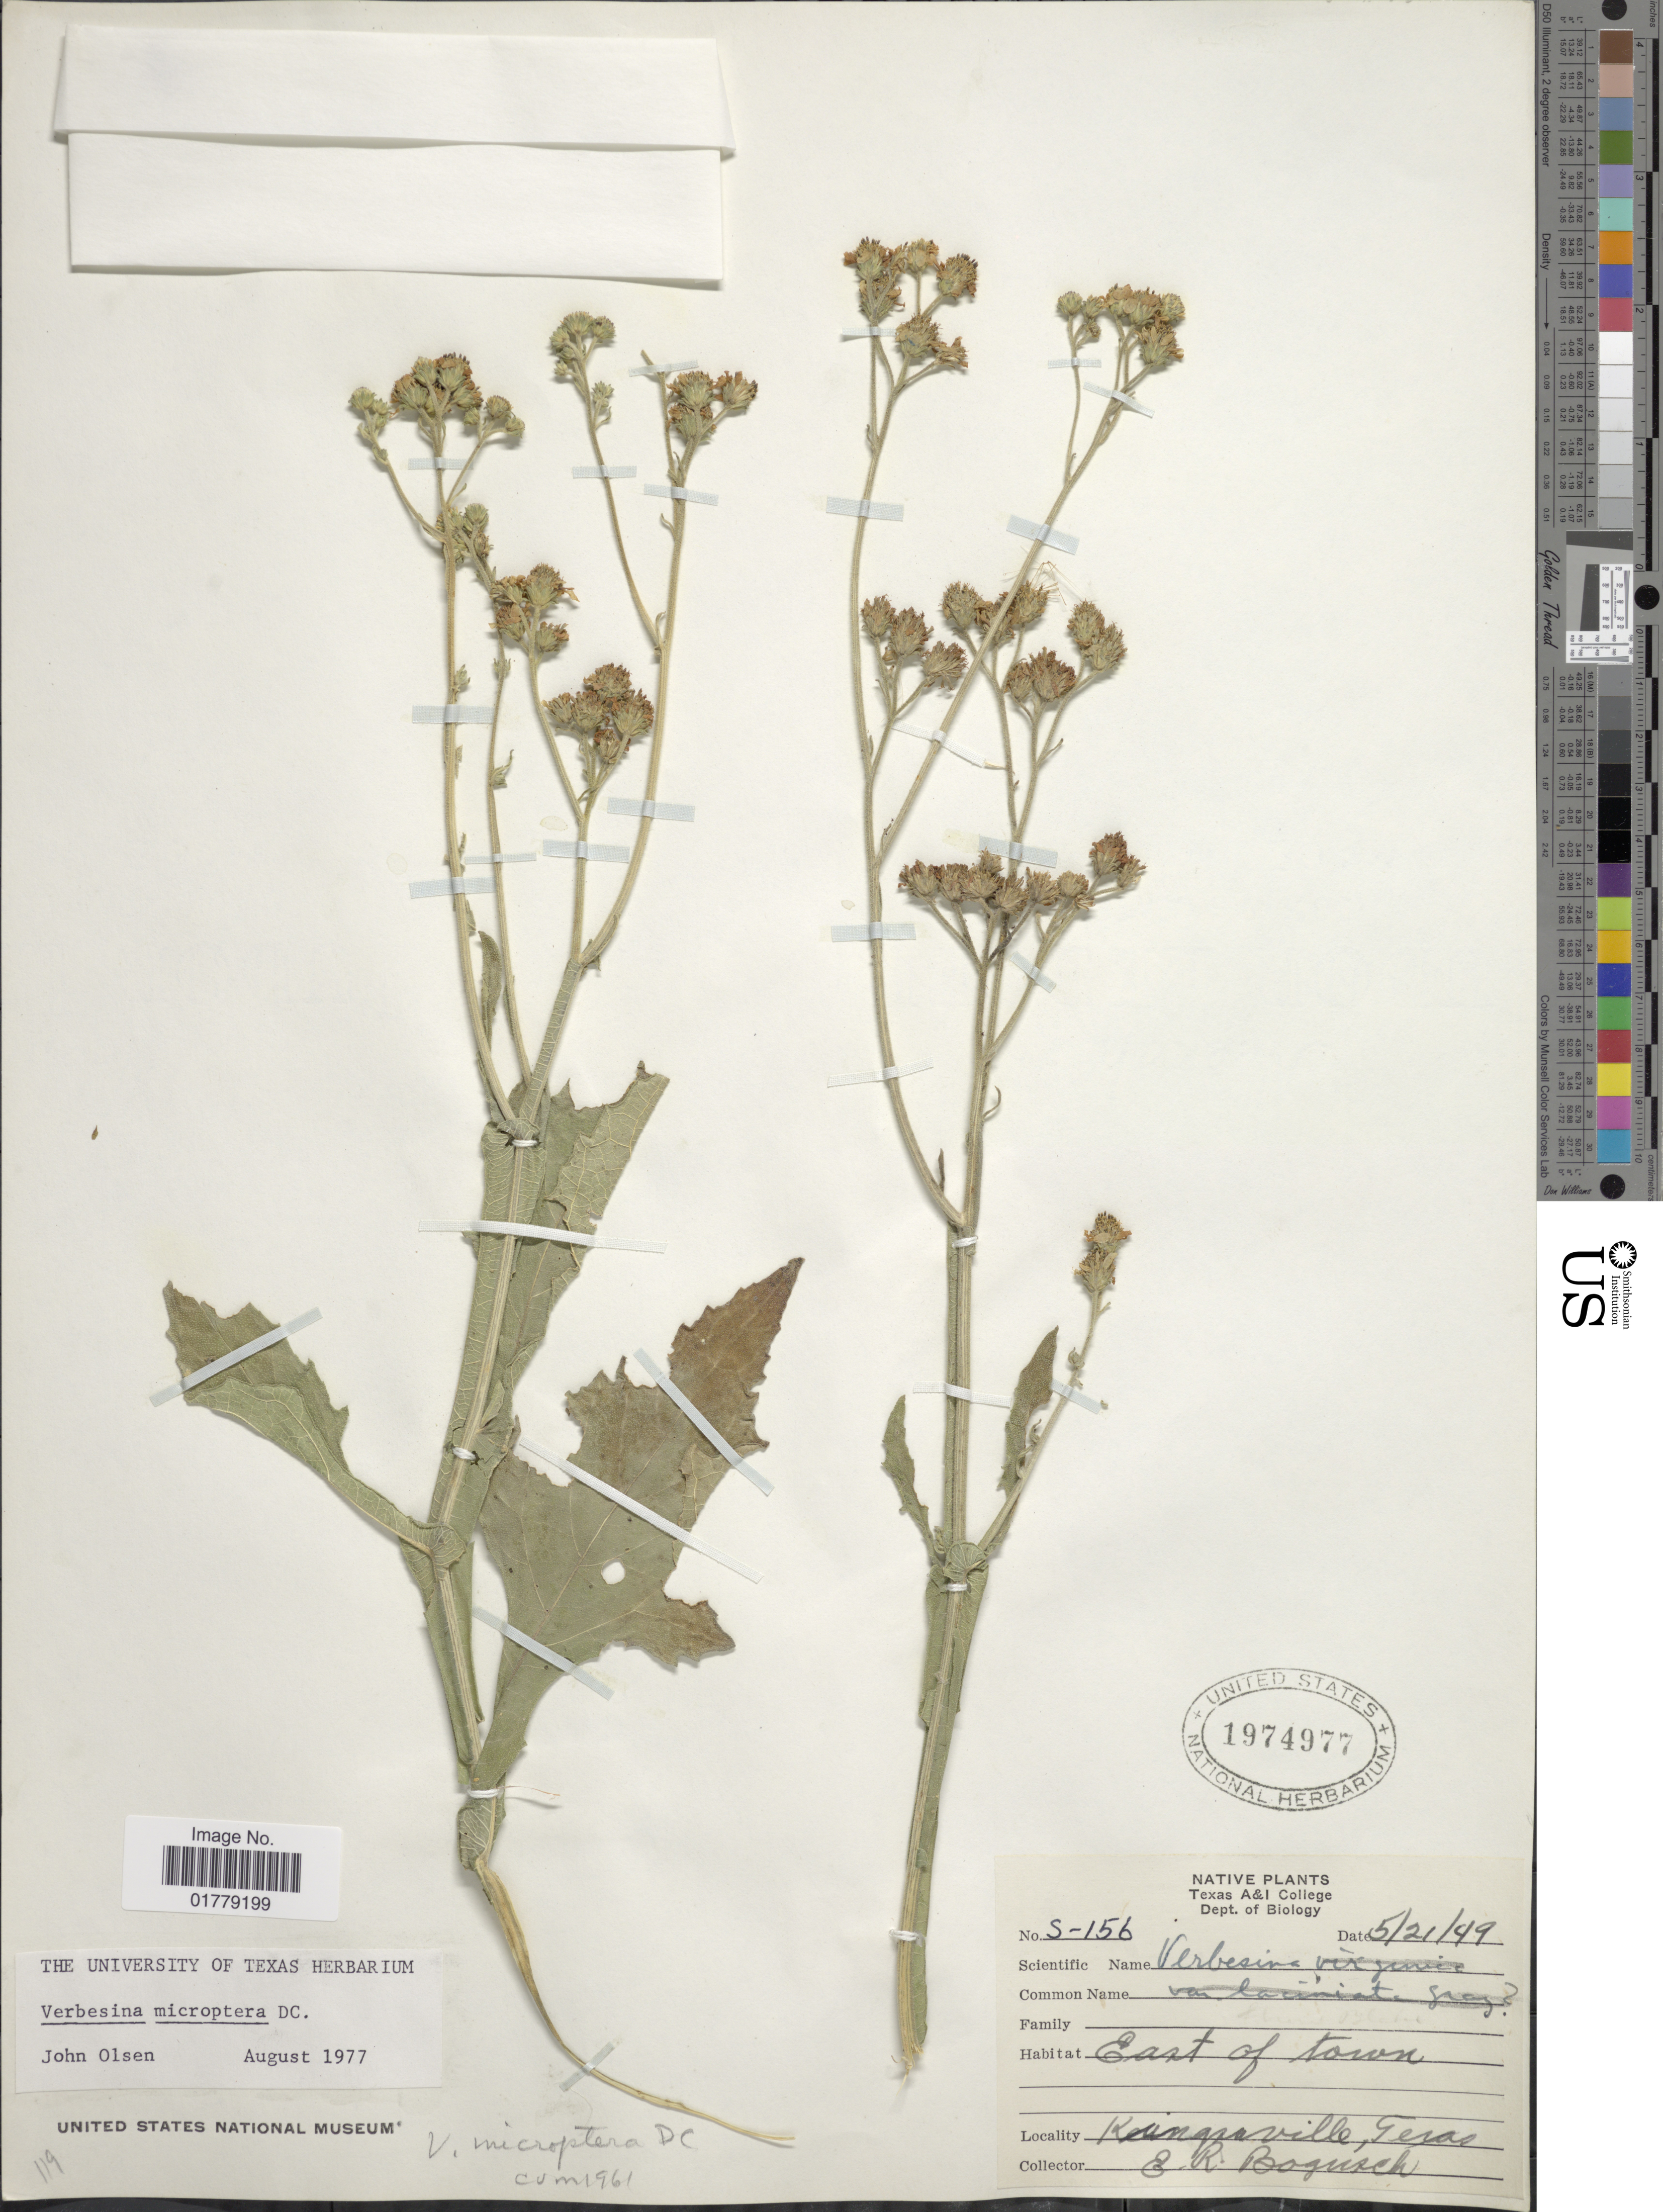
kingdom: Plantae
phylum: Tracheophyta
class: Magnoliopsida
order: Asterales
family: Asteraceae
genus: Verbesina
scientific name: Verbesina microptera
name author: DC.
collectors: E. Bogusch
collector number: S-156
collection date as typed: Transcribed d/m/y: 21/5/49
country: United States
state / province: Texas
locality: Kingsville, Texas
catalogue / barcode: US 1974977